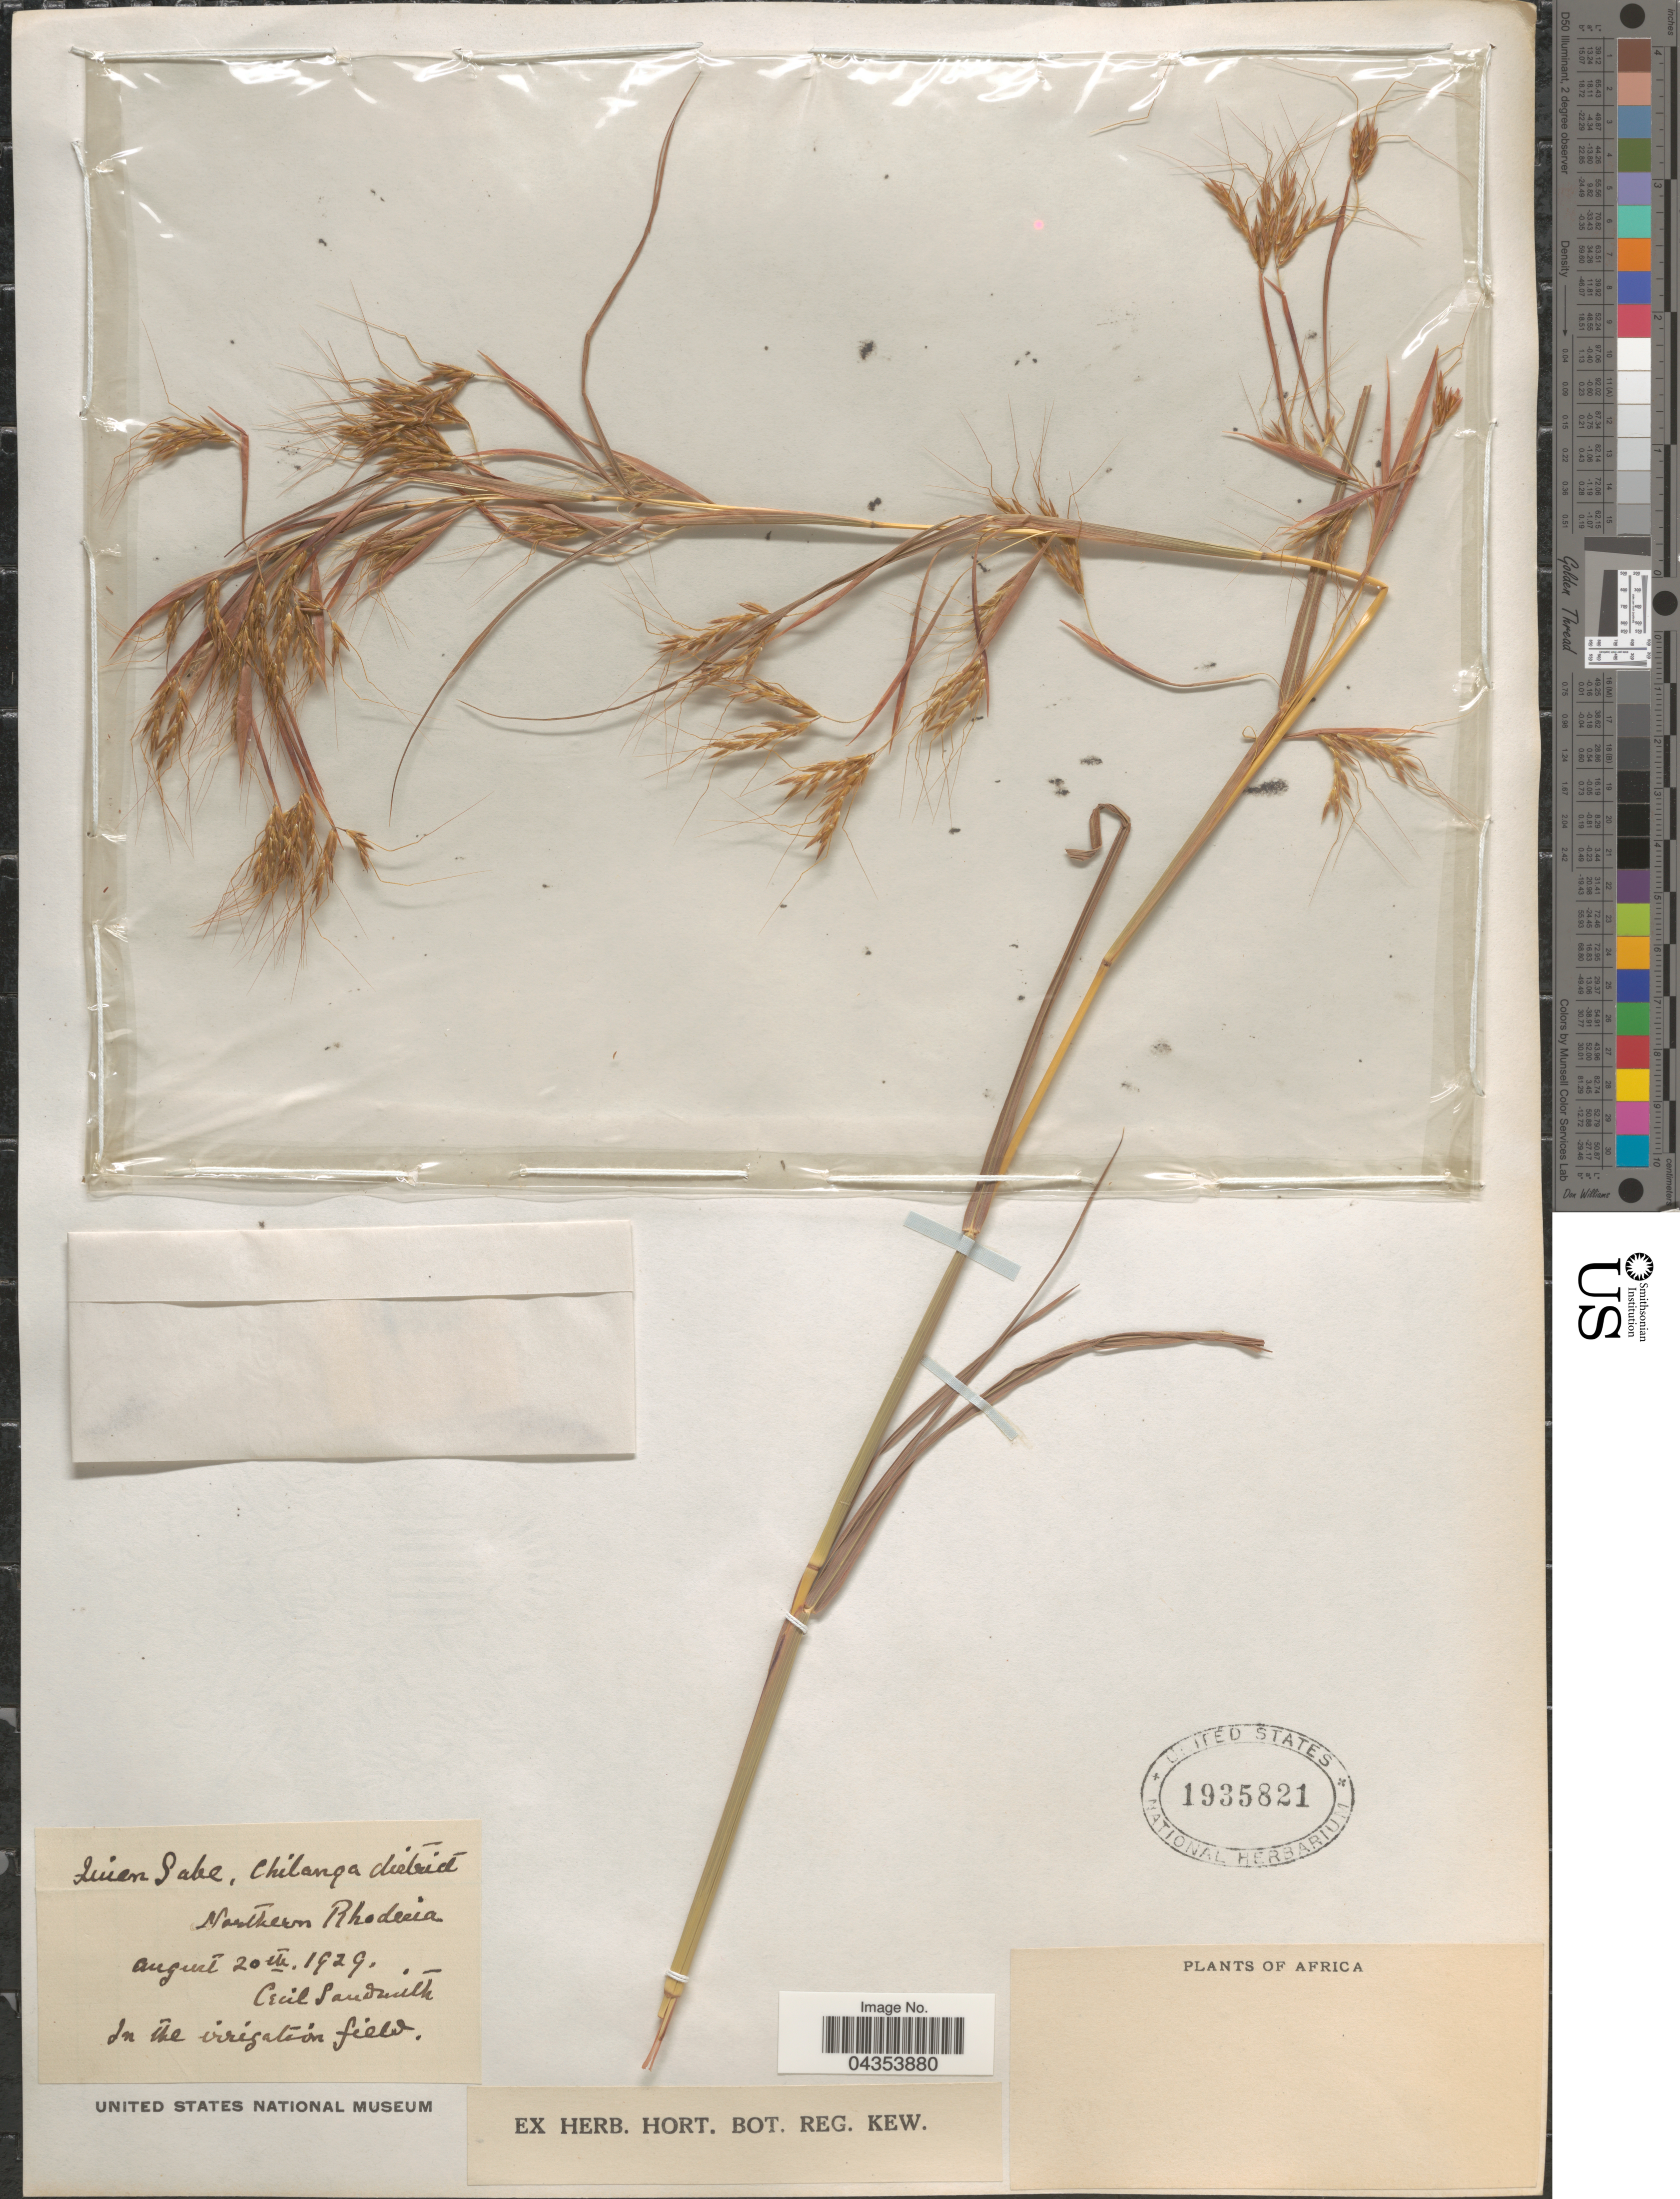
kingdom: Plantae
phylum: Tracheophyta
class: Liliopsida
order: Poales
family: Poaceae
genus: Hyparrhenia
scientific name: Hyparrhenia rufa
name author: (Nees) Stapf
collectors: C. I. Sandwith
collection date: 1929-08-20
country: Zambia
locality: Quien Sabe, Chilanga district. Northern Rhodesia. In the irrigation field.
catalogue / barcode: US 1935821